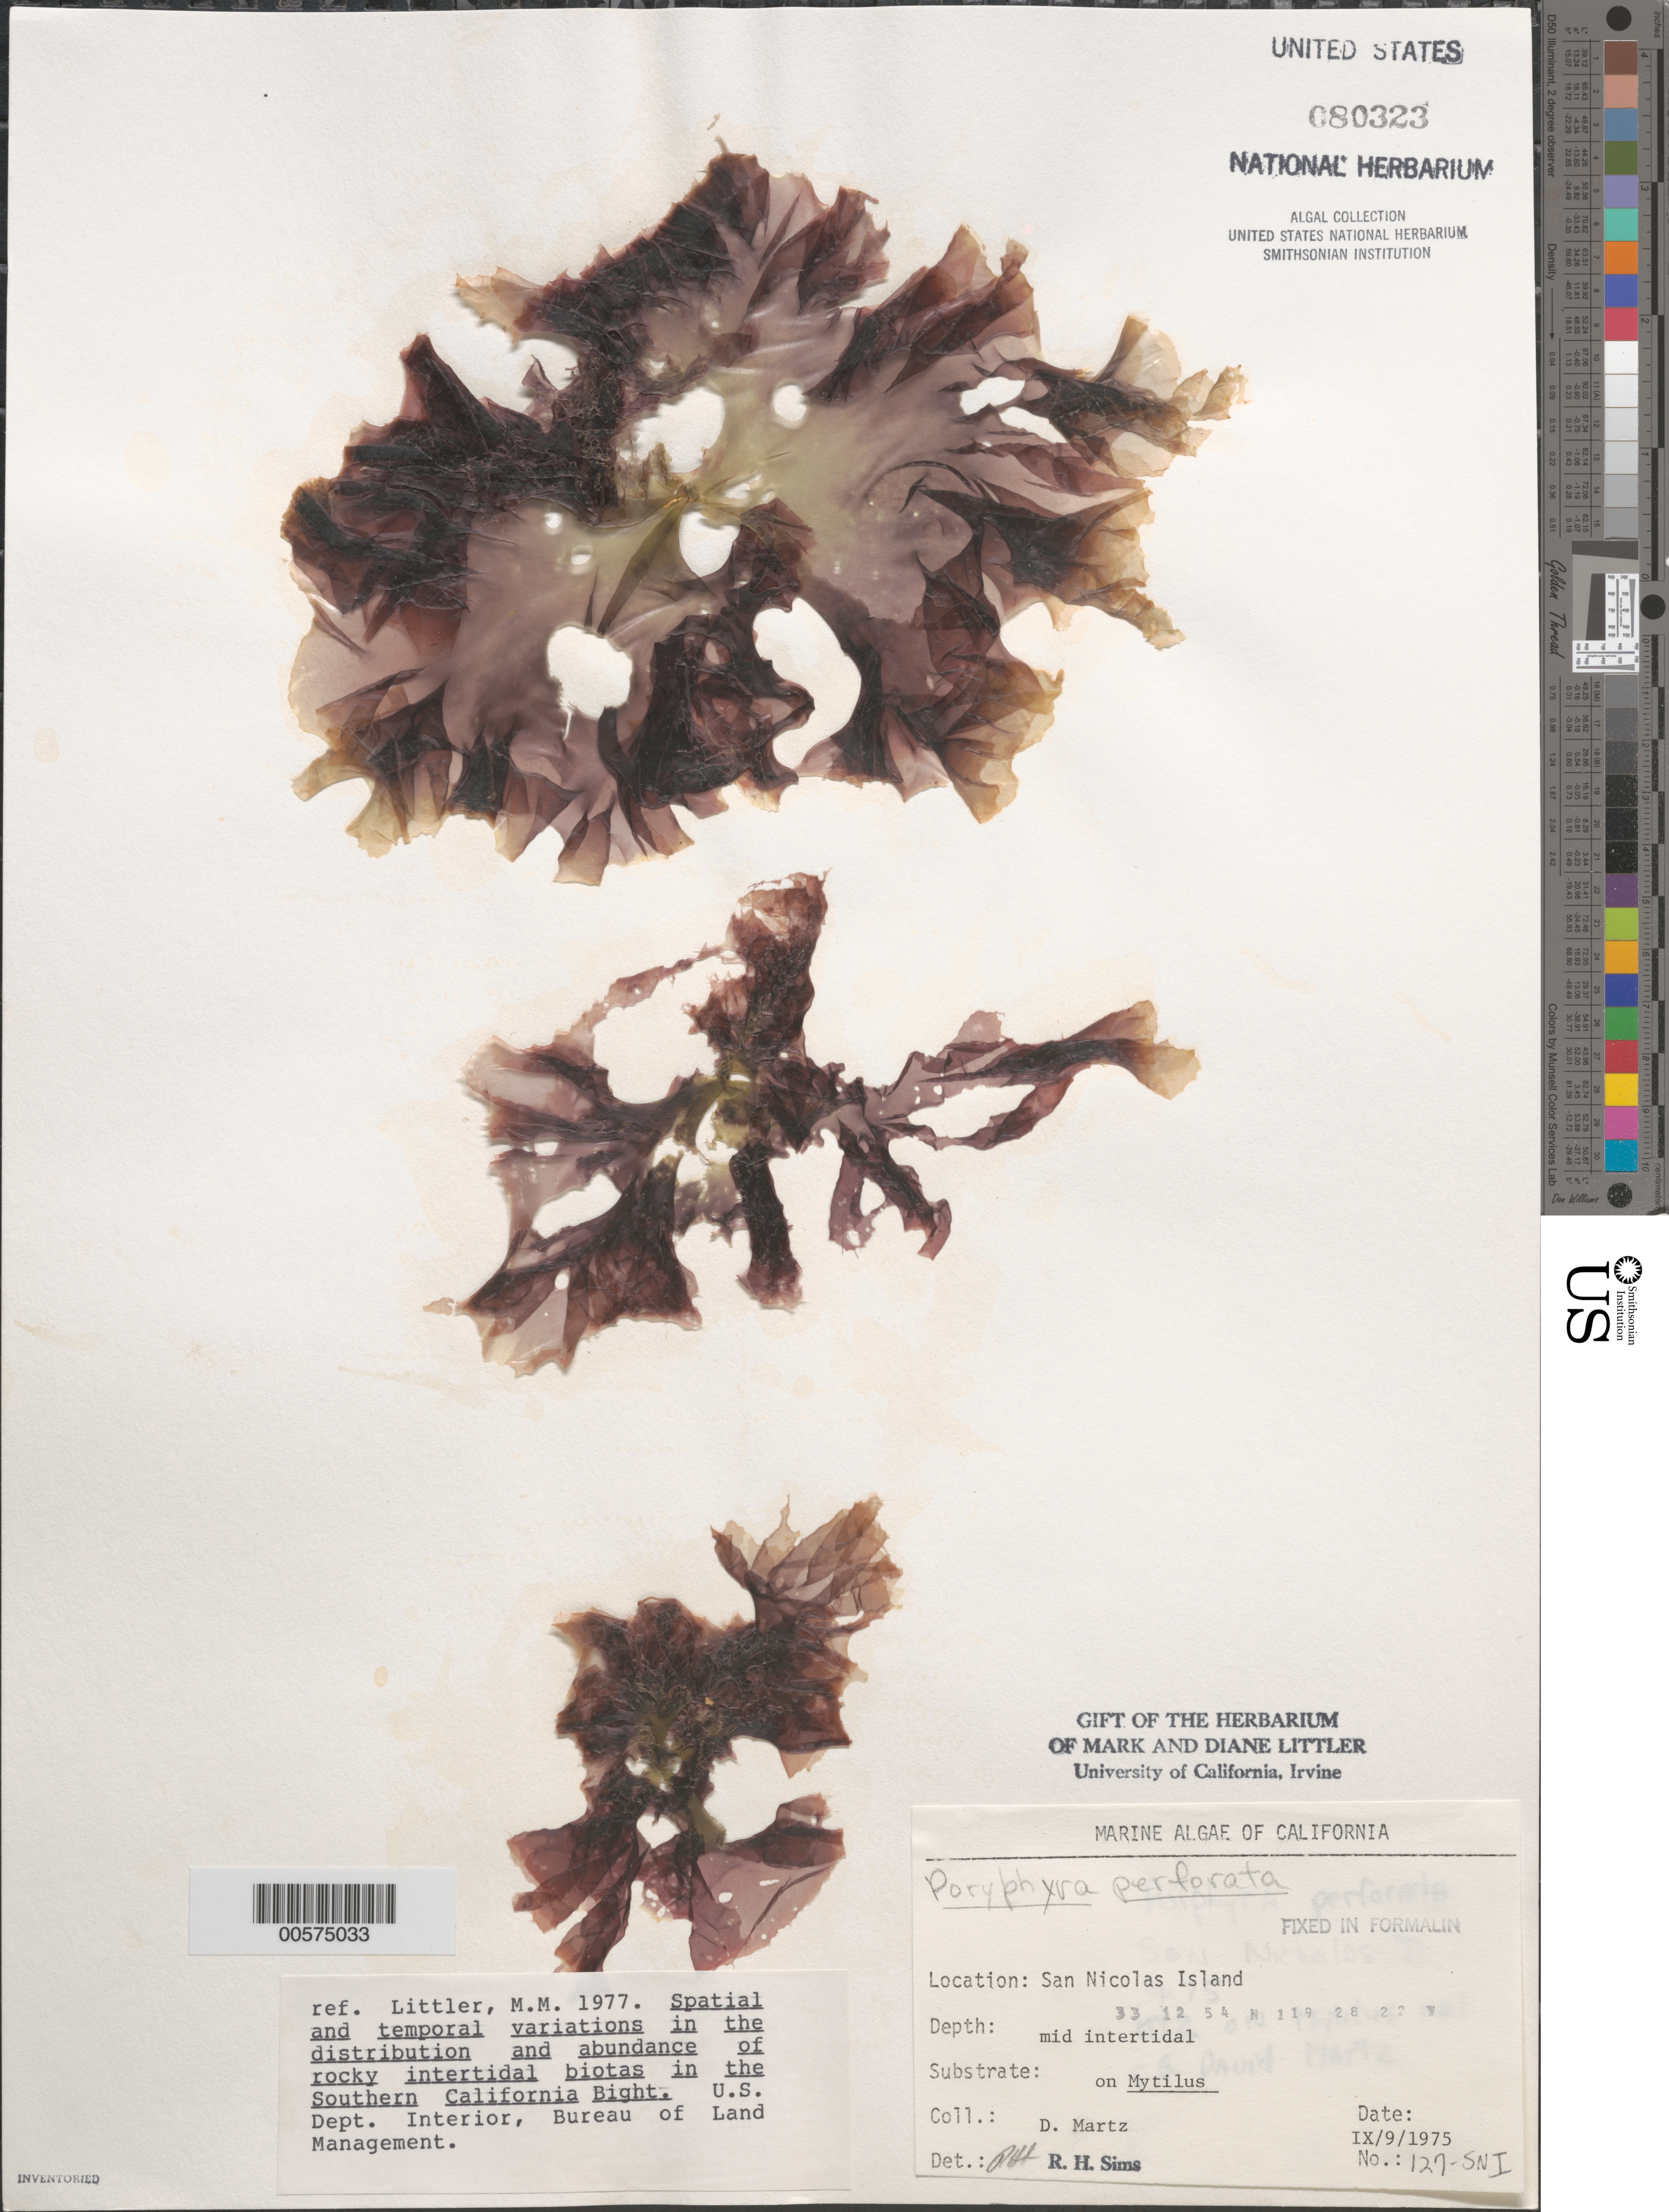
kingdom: Plantae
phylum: Rhodophyta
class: Bangiophyceae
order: Bangiales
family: Bangiaceae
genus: Pyropia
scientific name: Pyropia perforata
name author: (J. Agardh) S.C. Lindstrom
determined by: Algae name updating Project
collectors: D. Martz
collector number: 127-sni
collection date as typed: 09 Sep 1975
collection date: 1975-09-09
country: United States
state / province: California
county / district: Ventura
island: San Nicolas Island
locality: Dutch Harbor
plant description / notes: BLM-SOCALBIGHT Rocky Intertidal Survey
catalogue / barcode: US 80323